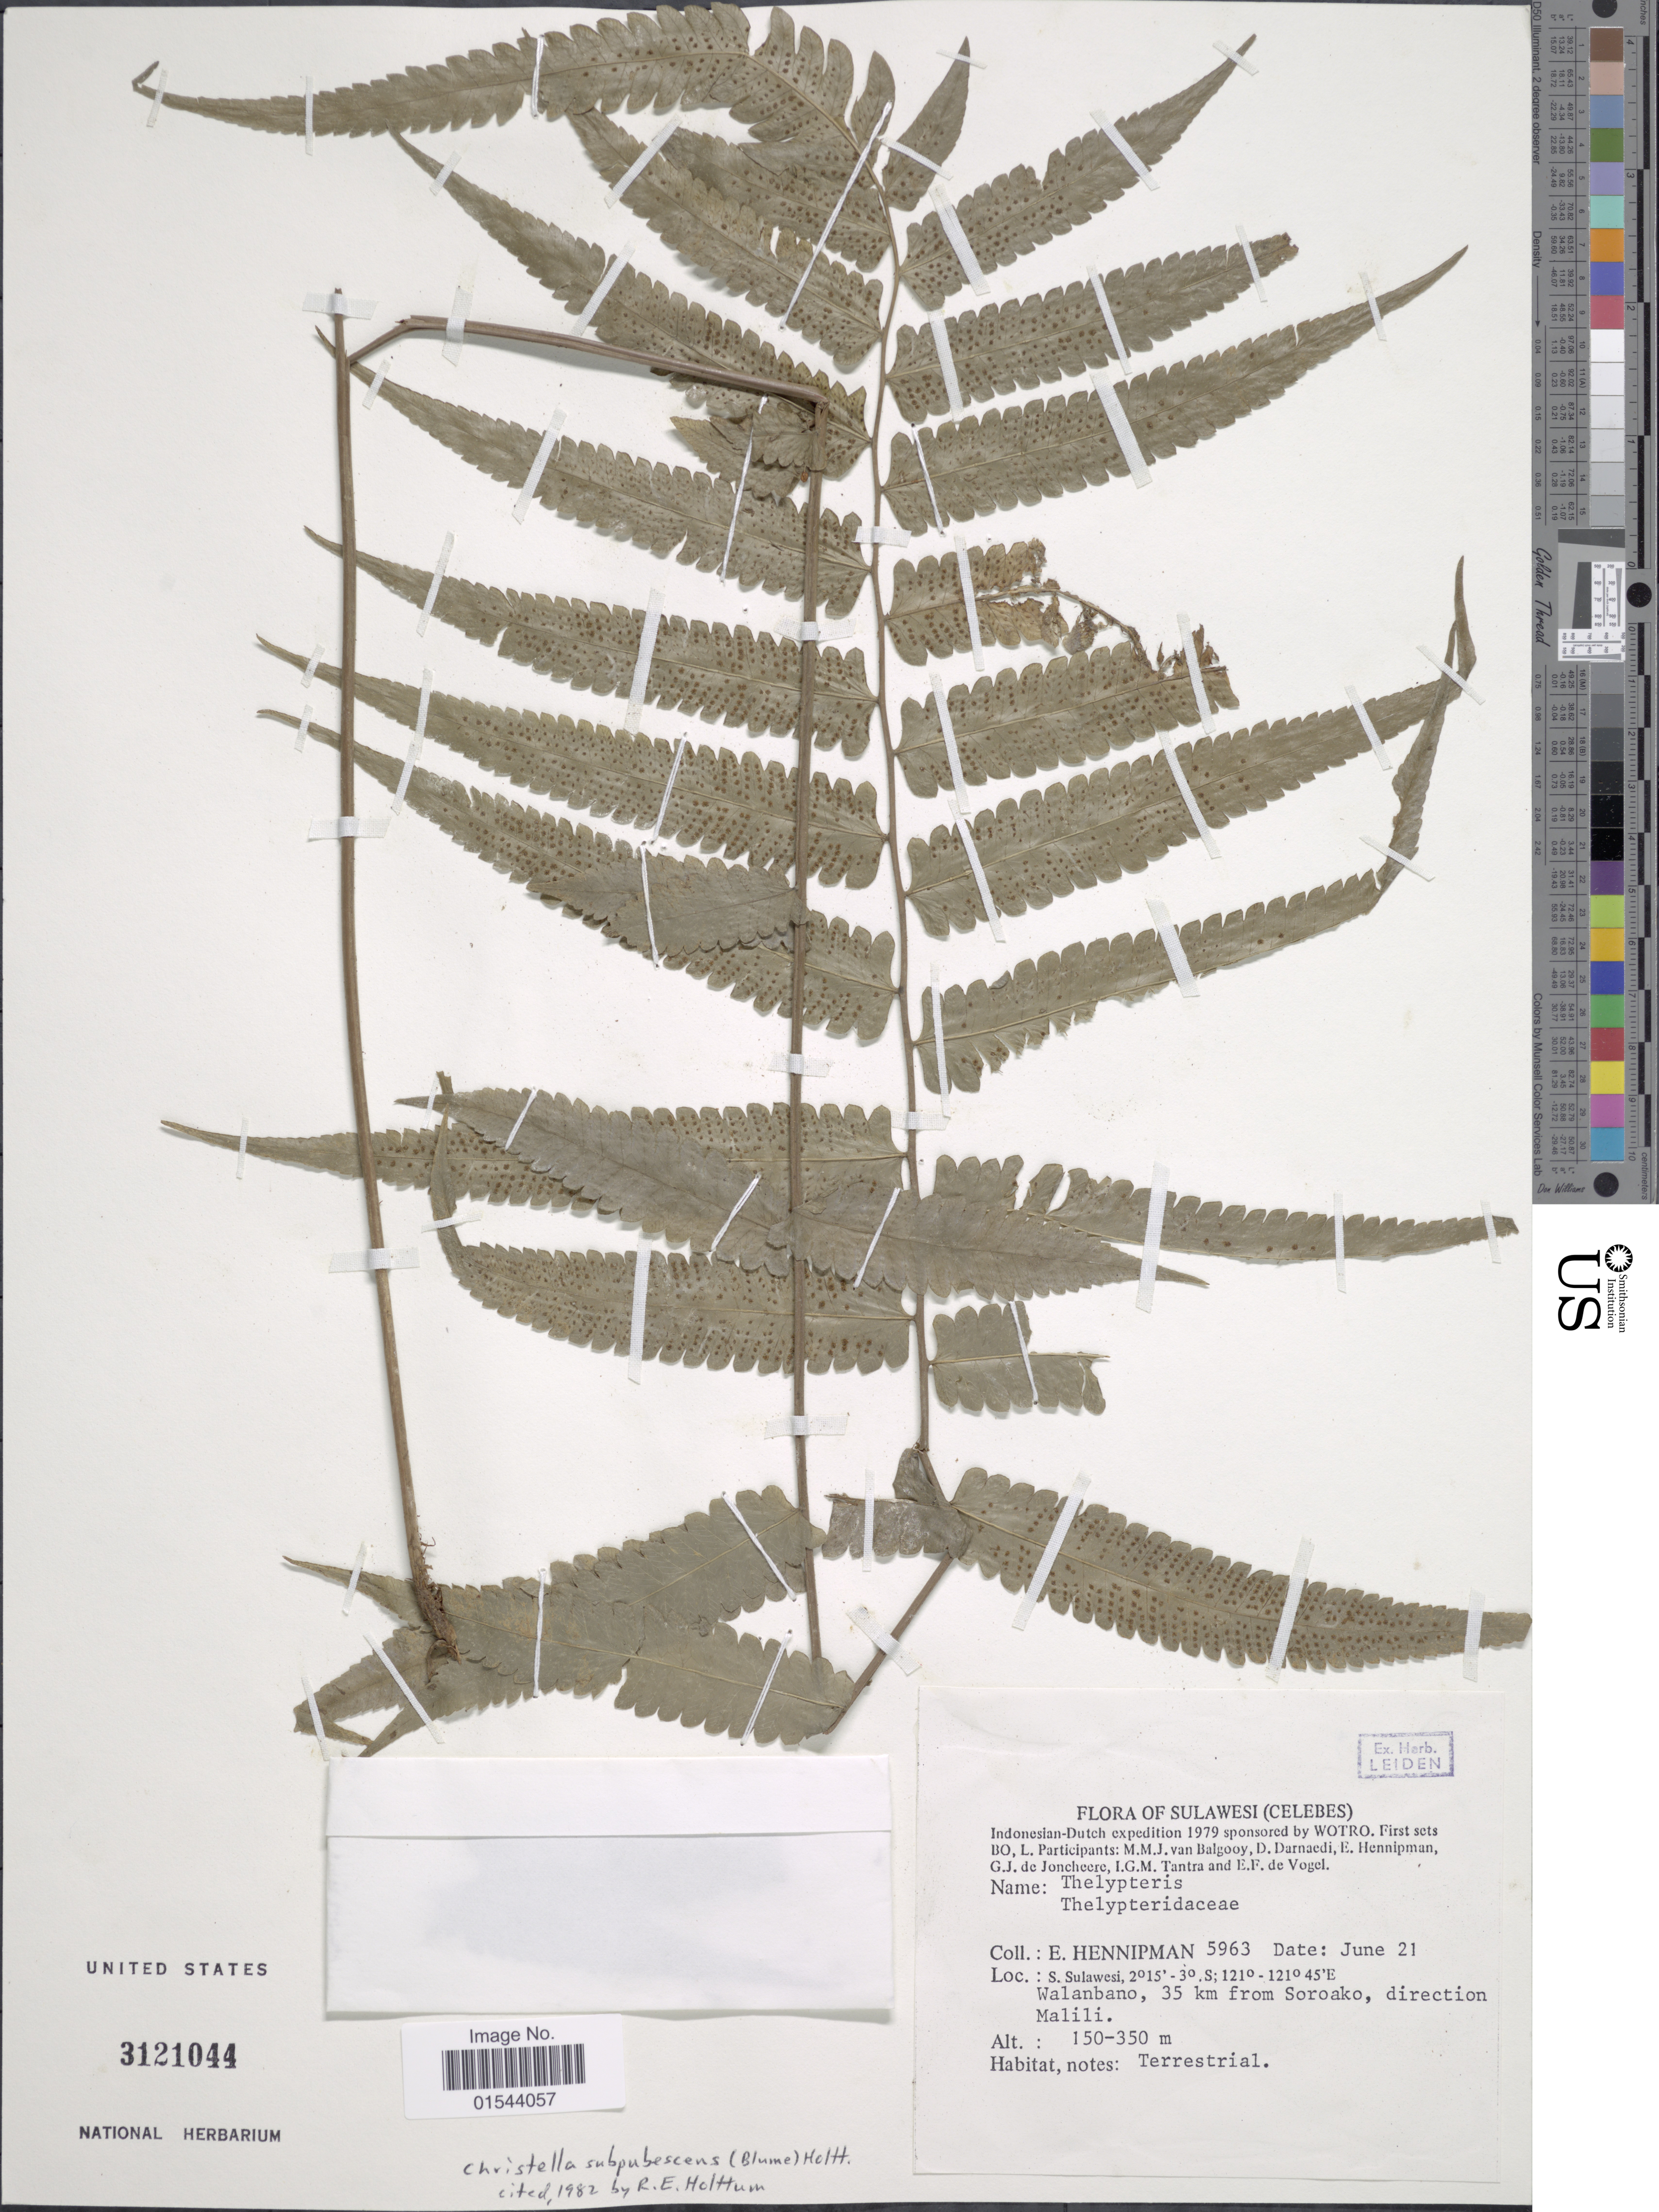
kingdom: Plantae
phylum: Tracheophyta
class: Polypodiopsida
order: Polypodiales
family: Thelypteridaceae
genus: Christella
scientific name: Christella subpubescens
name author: (Blume) Holttum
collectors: E. Hennipman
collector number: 5963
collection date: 1979-06-21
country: Indonesia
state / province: Sulawesi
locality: (Celebes), S. Sulawesi, Walanbano, 35 km from Soroako, direction Malili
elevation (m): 150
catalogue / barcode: US 3121044